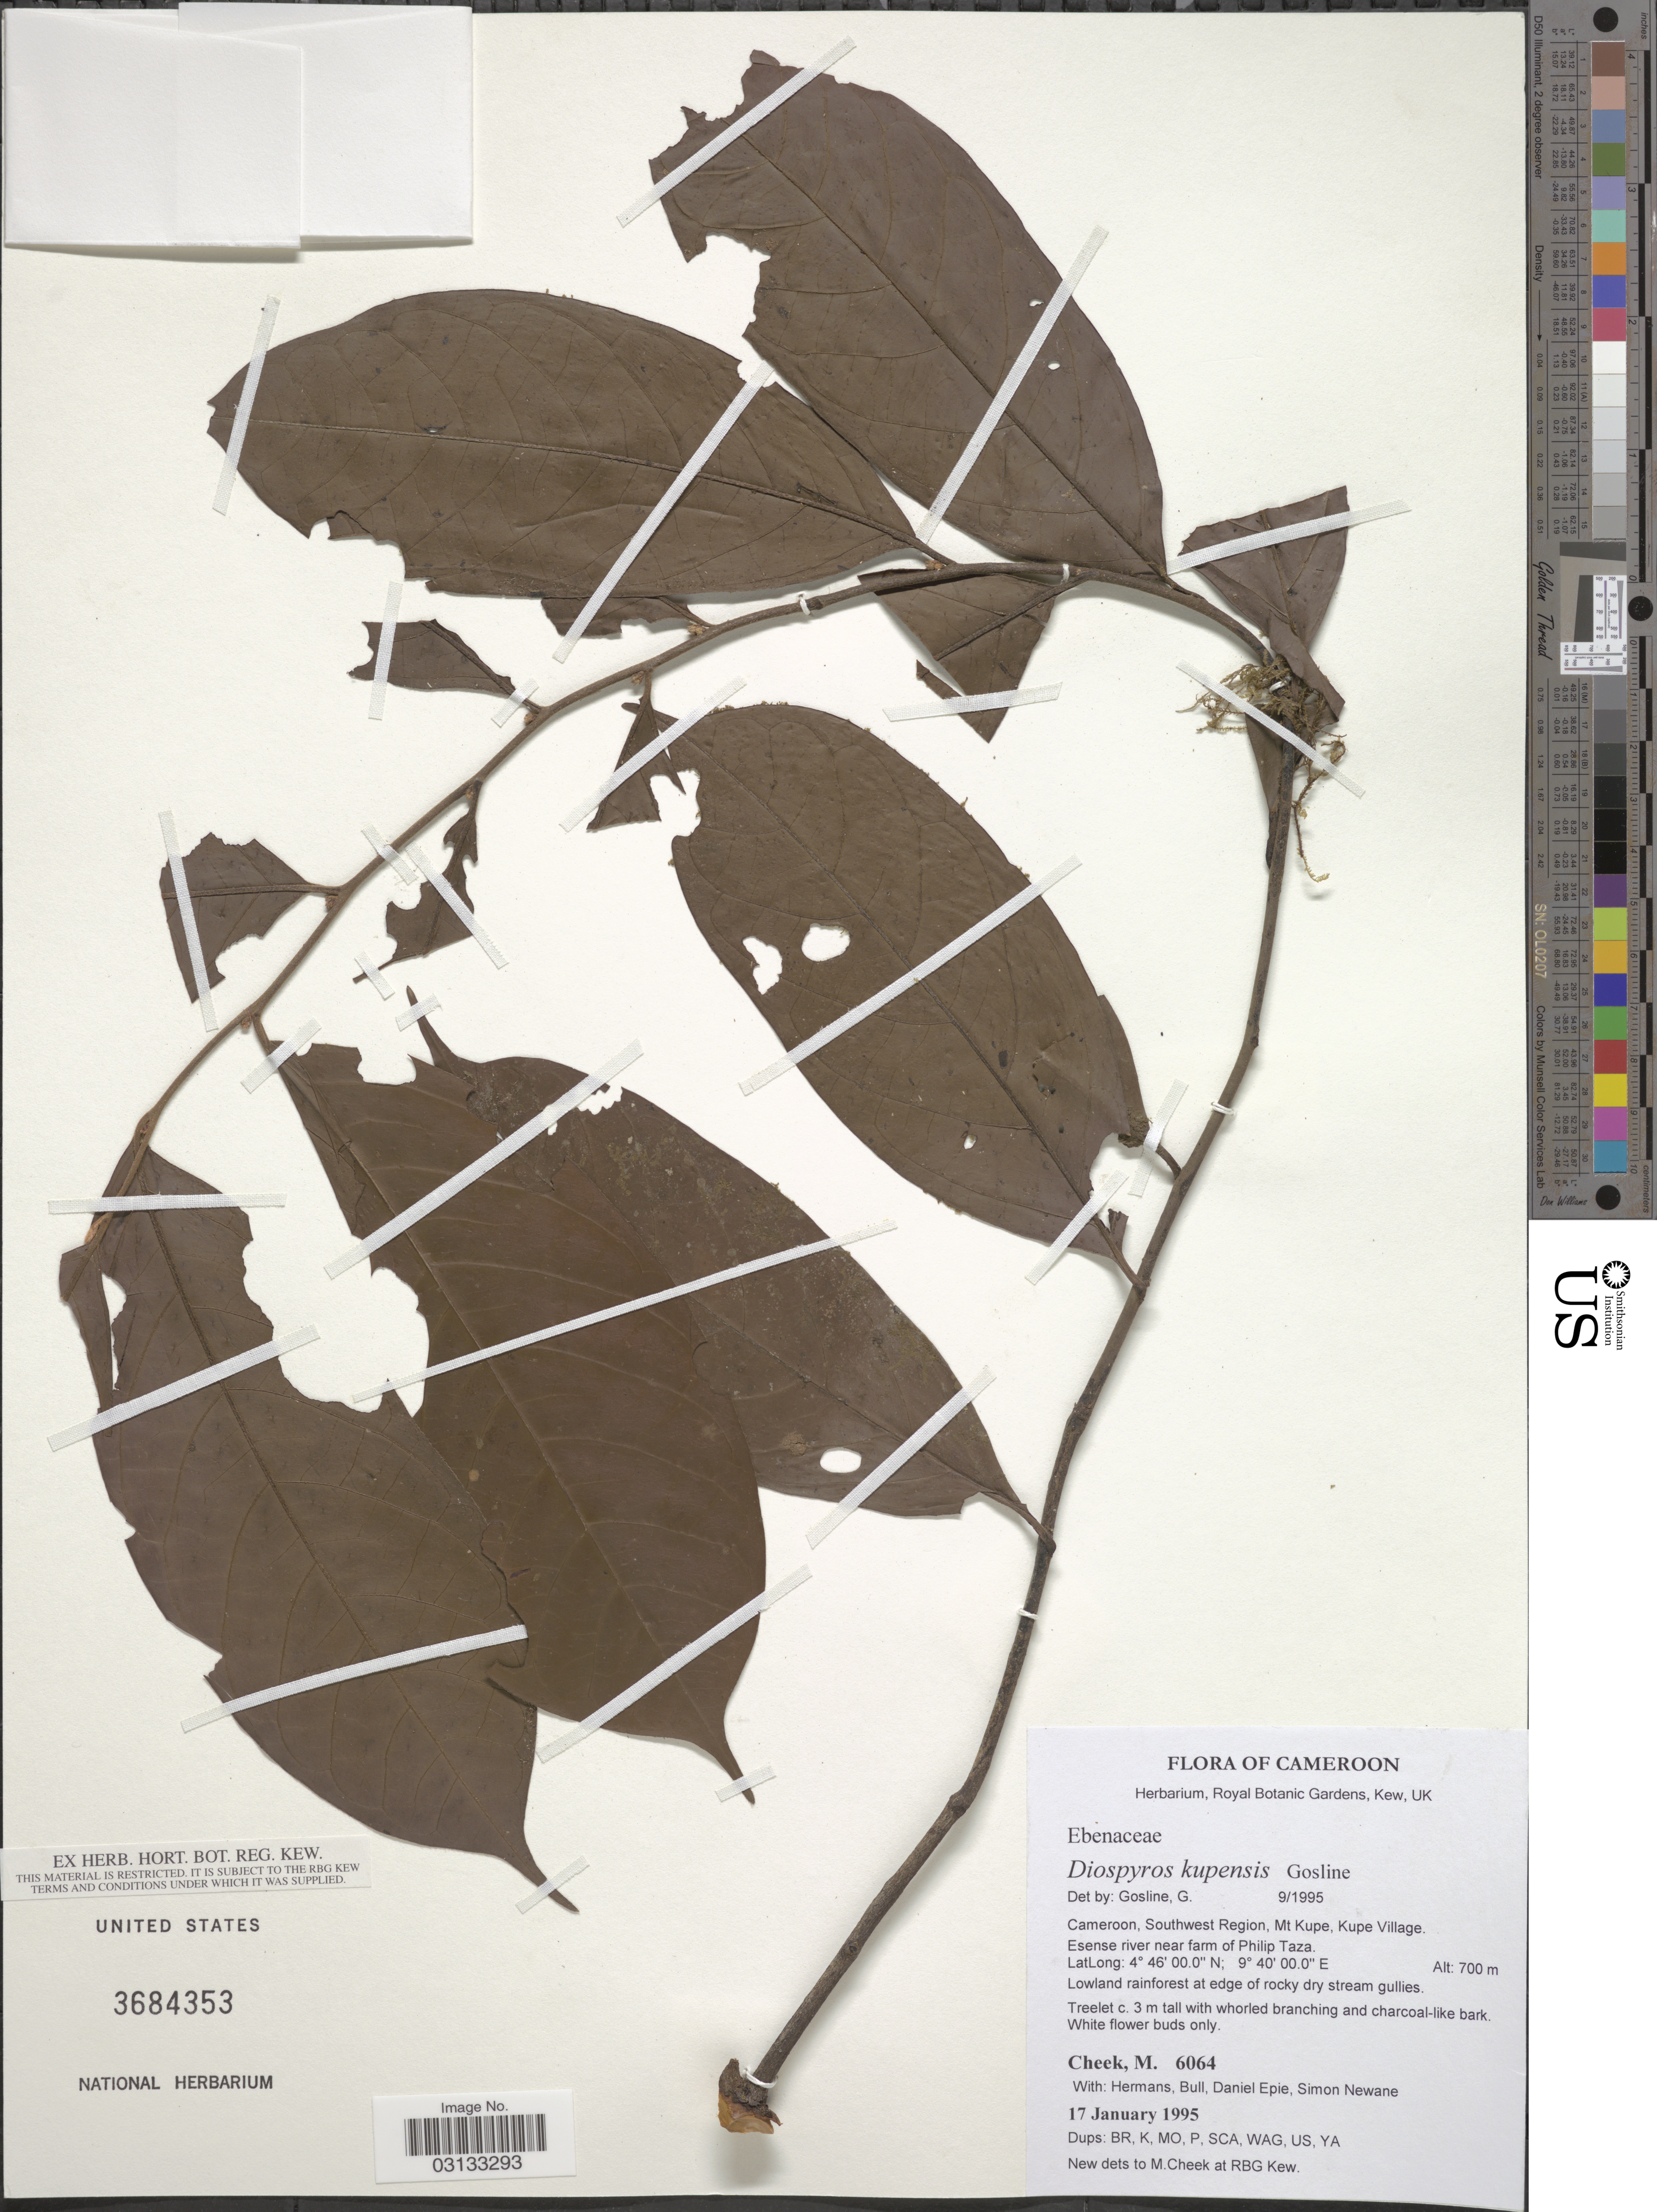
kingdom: Plantae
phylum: Tracheophyta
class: Magnoliopsida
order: Ericales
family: Ebenaceae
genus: Diospyros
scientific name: Diospyros kupensis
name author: Gosline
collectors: M. Cheek, Hermans, Bull, D. Epie & S. Newane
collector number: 6064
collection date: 1995-01-17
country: Cameroon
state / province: Sud-Ouest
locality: Southwest Region, Mt. Kupe, Kupe Village. Esense river near farm of Philip Taza.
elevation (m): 700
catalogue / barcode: US 3684353